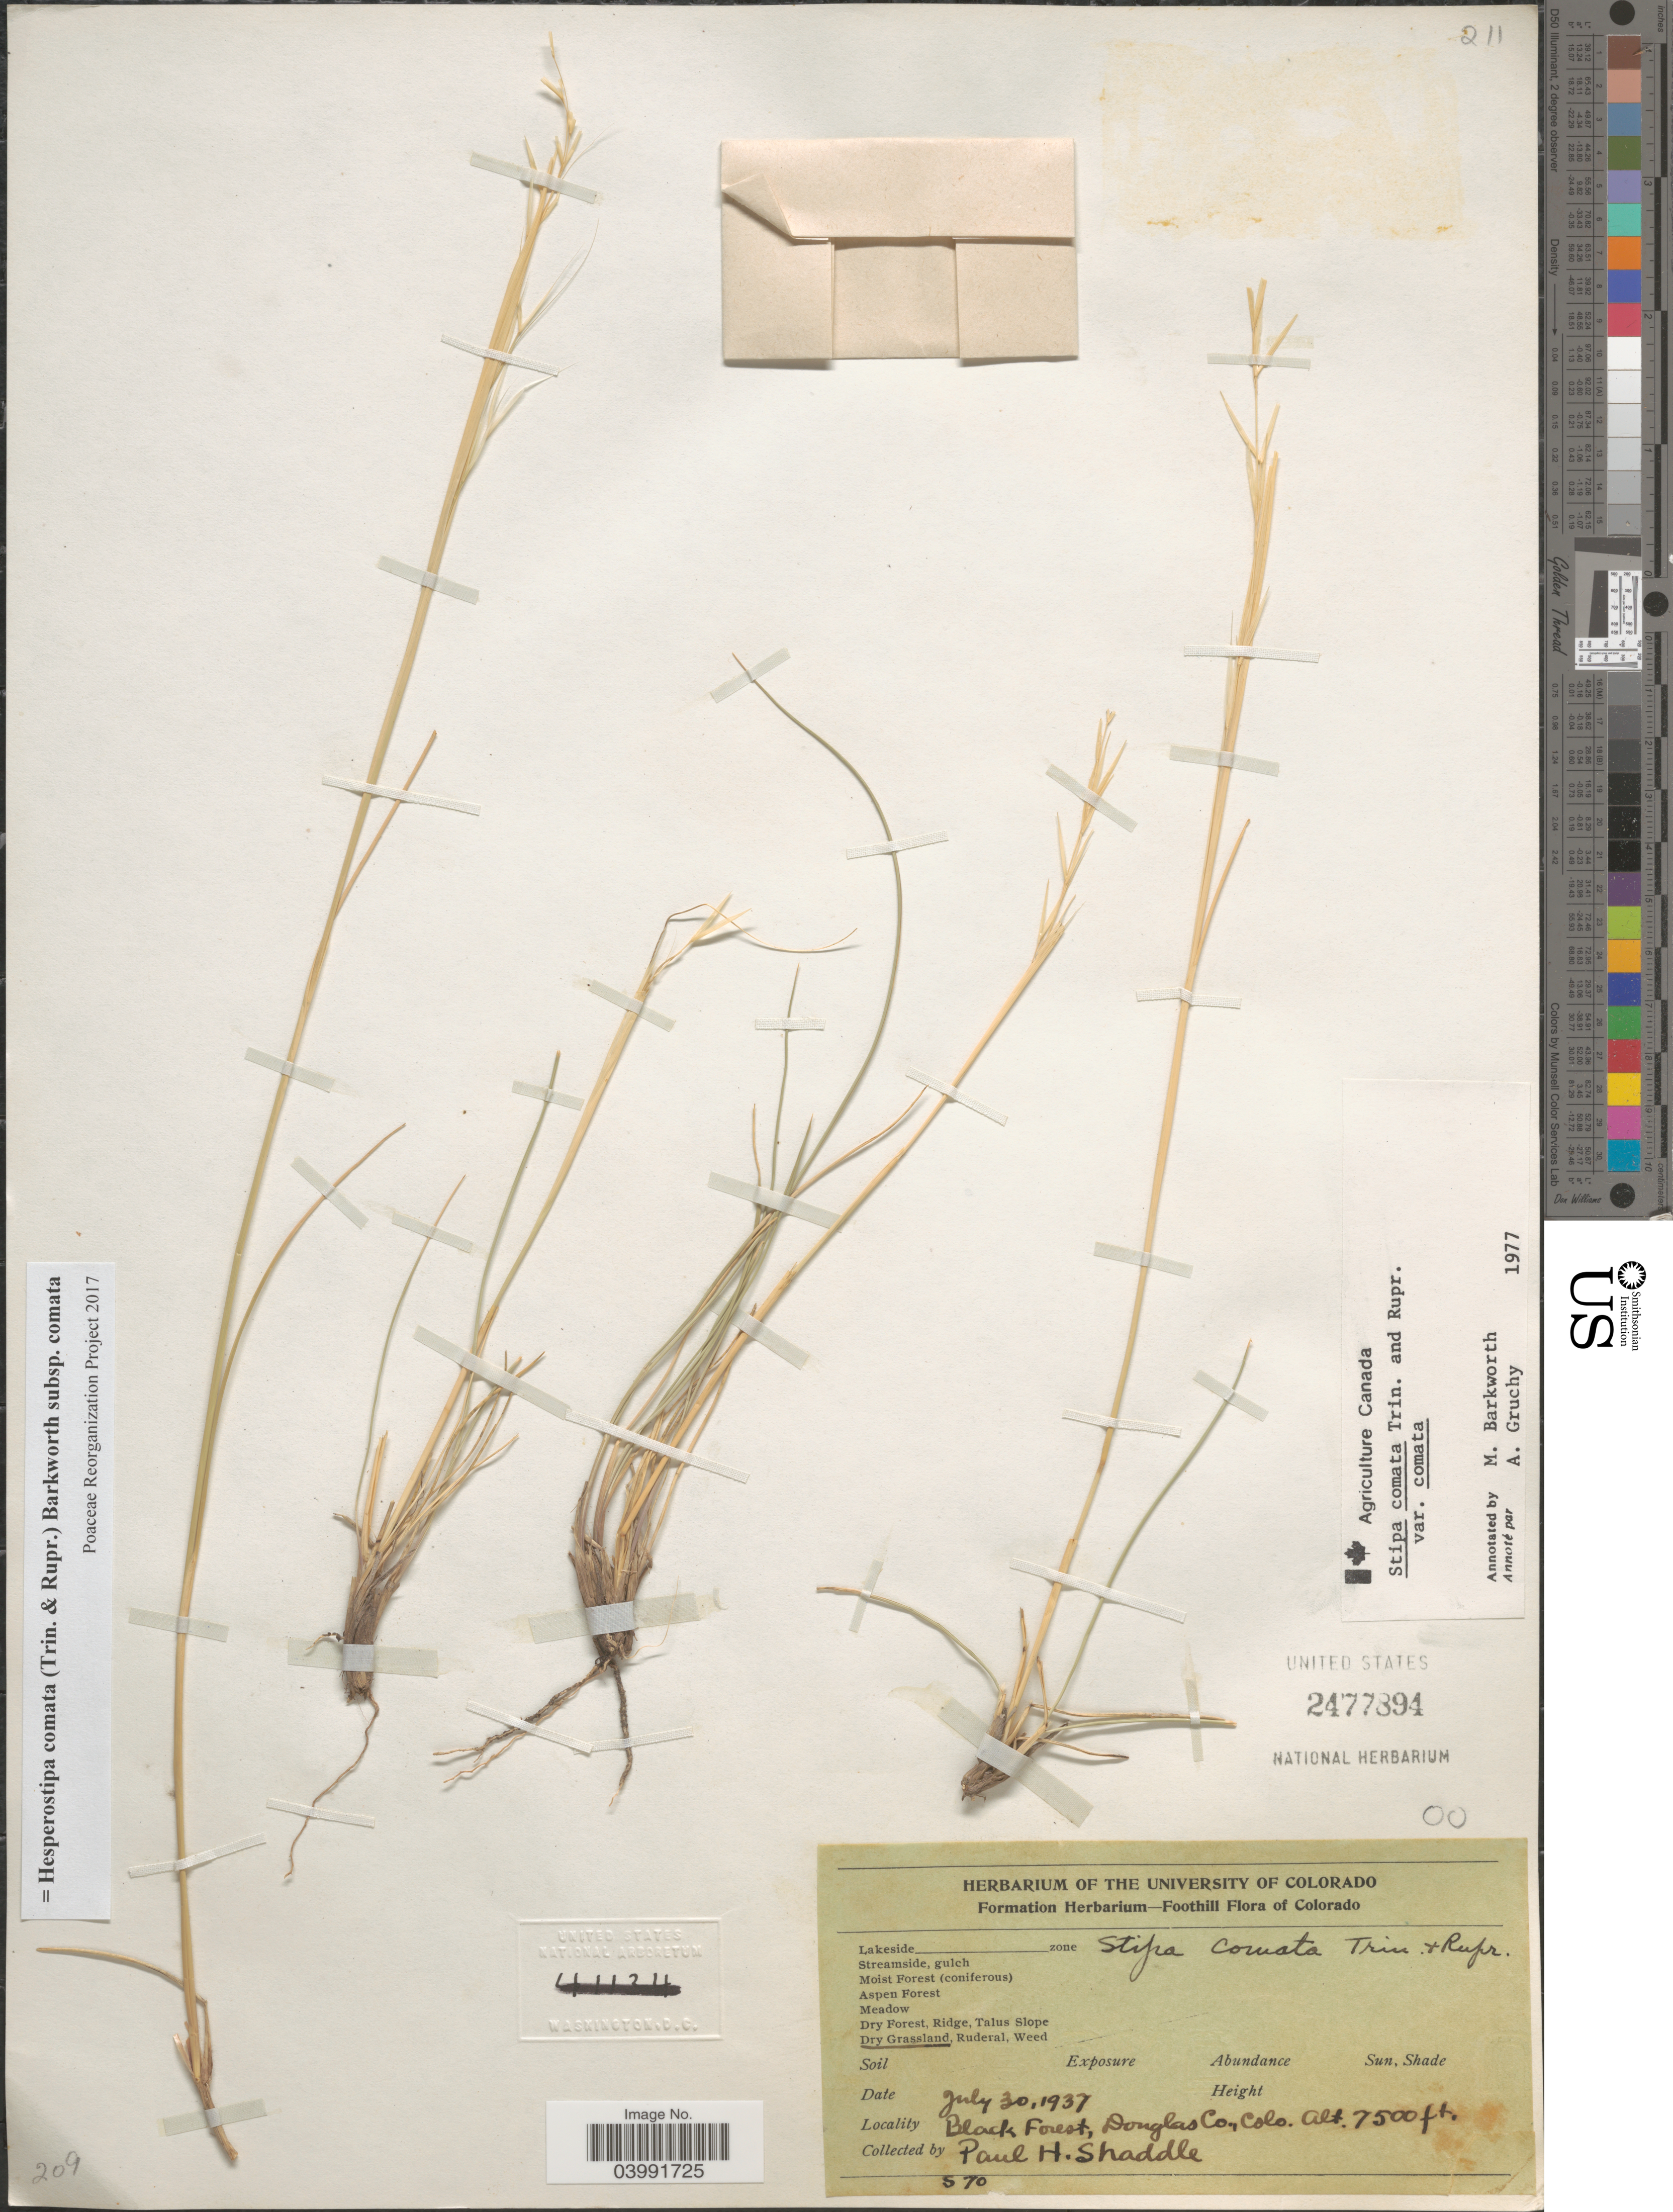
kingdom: Plantae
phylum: Tracheophyta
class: Liliopsida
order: Poales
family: Poaceae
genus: Hesperostipa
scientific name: Hesperostipa comata subsp. comata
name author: (Trin. & Rupr.) Barkworth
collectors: P. Shaddle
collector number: S 70*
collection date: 1937-07-30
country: United States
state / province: Colorado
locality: Black Forest, Douglas Co.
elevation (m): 2286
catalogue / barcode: US 2477894